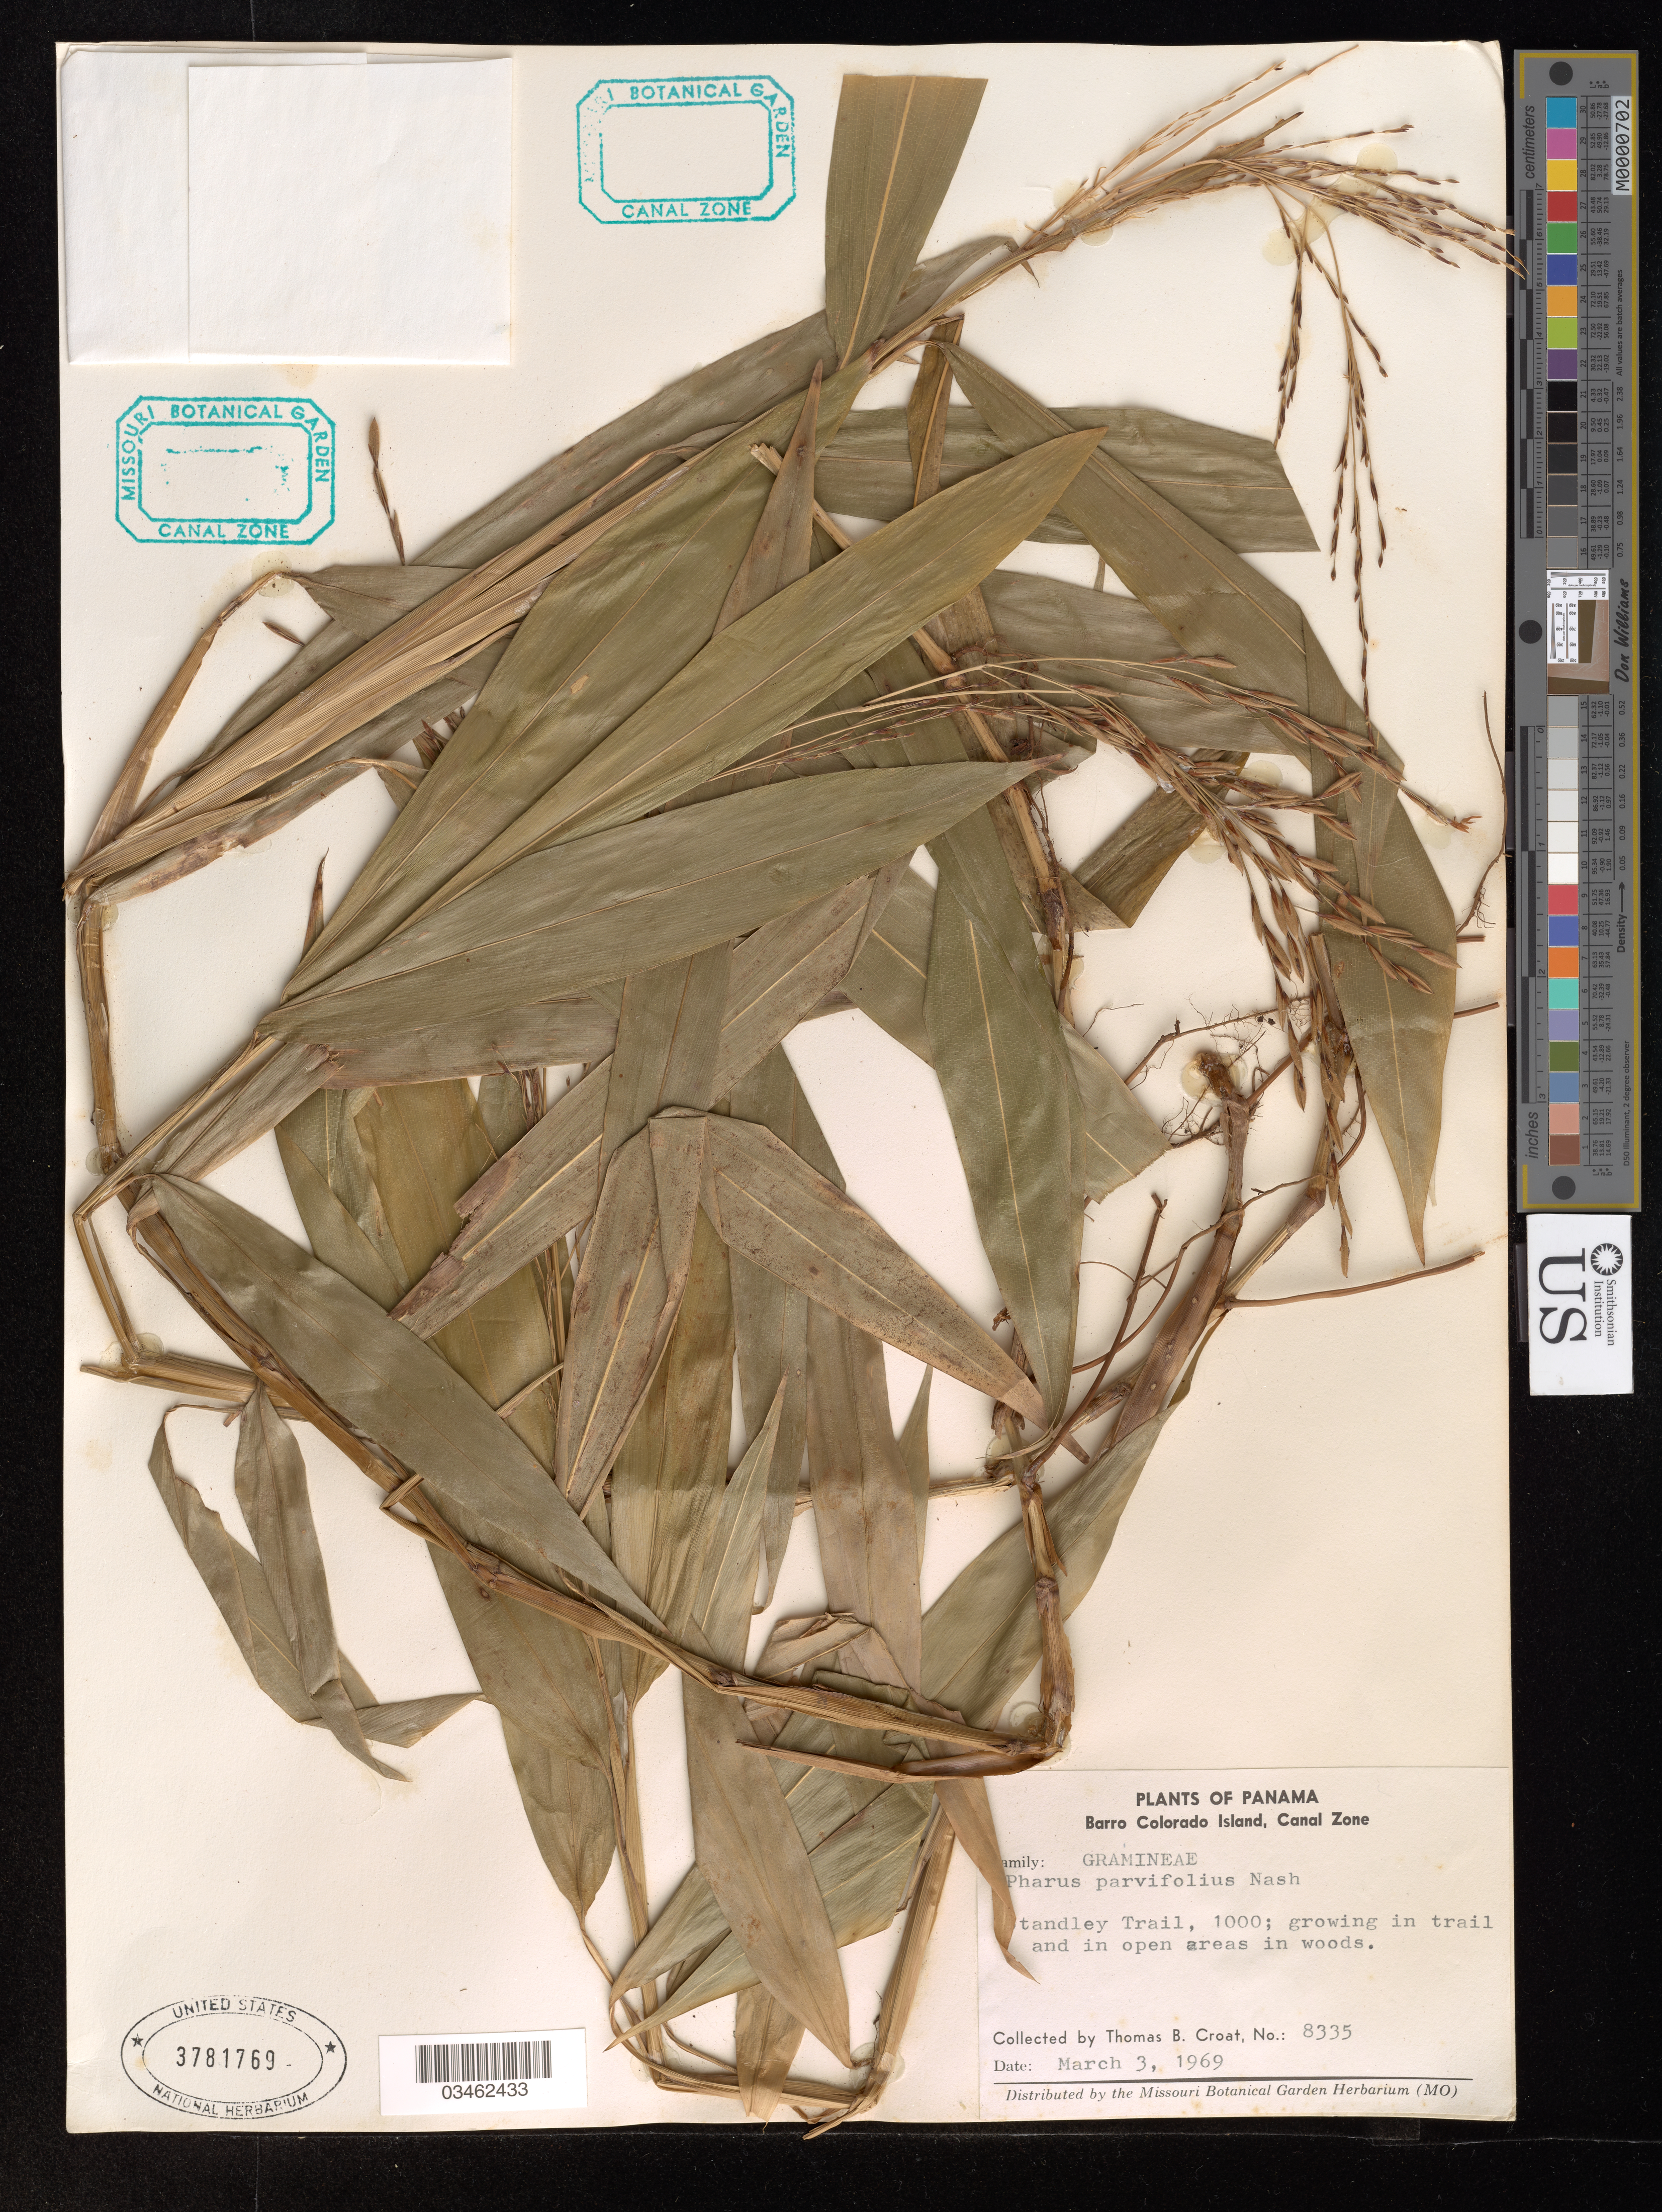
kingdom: Plantae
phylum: Tracheophyta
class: Liliopsida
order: Poales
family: Poaceae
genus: Pharus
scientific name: Pharus parvifolius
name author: Nash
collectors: T. B. Croat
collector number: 8335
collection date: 1969-03-03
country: Panama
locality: Barro Colorado Island, Canal Zone. !tandley Trail.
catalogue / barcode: US 3781769